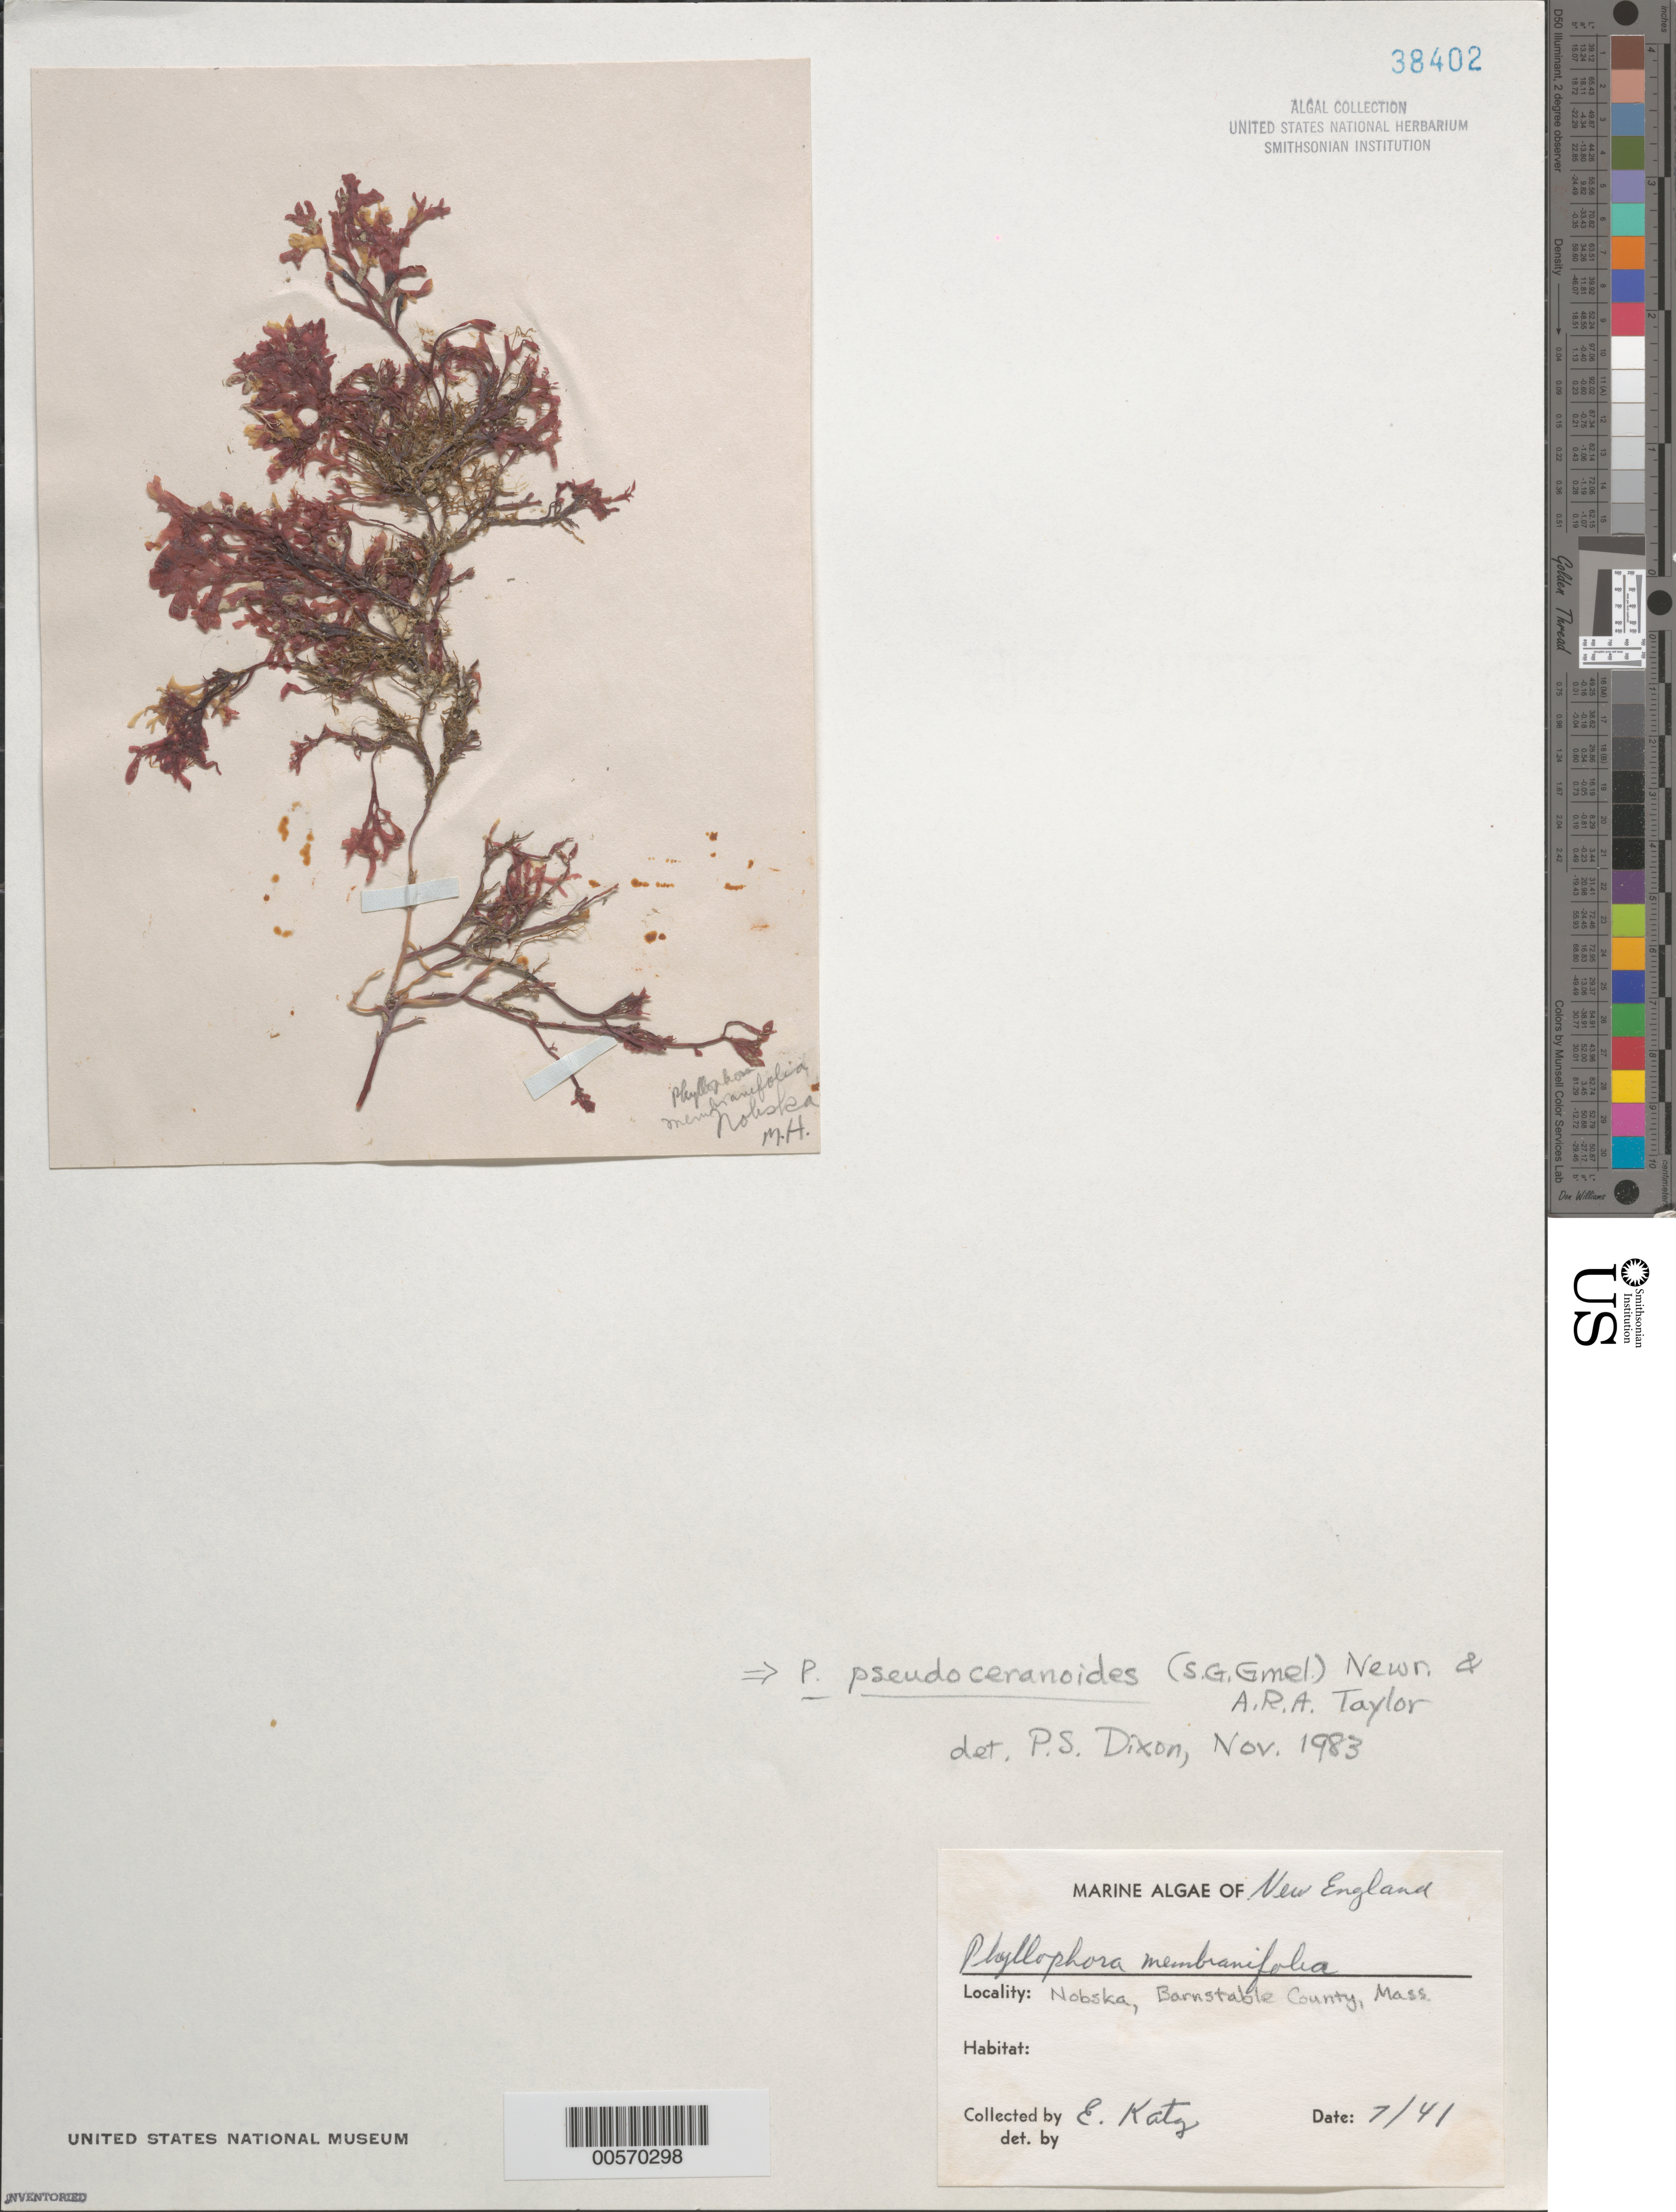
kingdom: Plantae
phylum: Rhodophyta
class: Florideophyceae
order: Gigartinales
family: Phyllophoraceae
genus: Phyllophora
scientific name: Phyllophora pseudoceranoides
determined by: Dixon, P. S.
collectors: E. Katz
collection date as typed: Jul 1941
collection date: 1941-07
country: United States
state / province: Massachusetts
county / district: Barnstable County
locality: Nobska, near Woods Hole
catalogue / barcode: US 38402